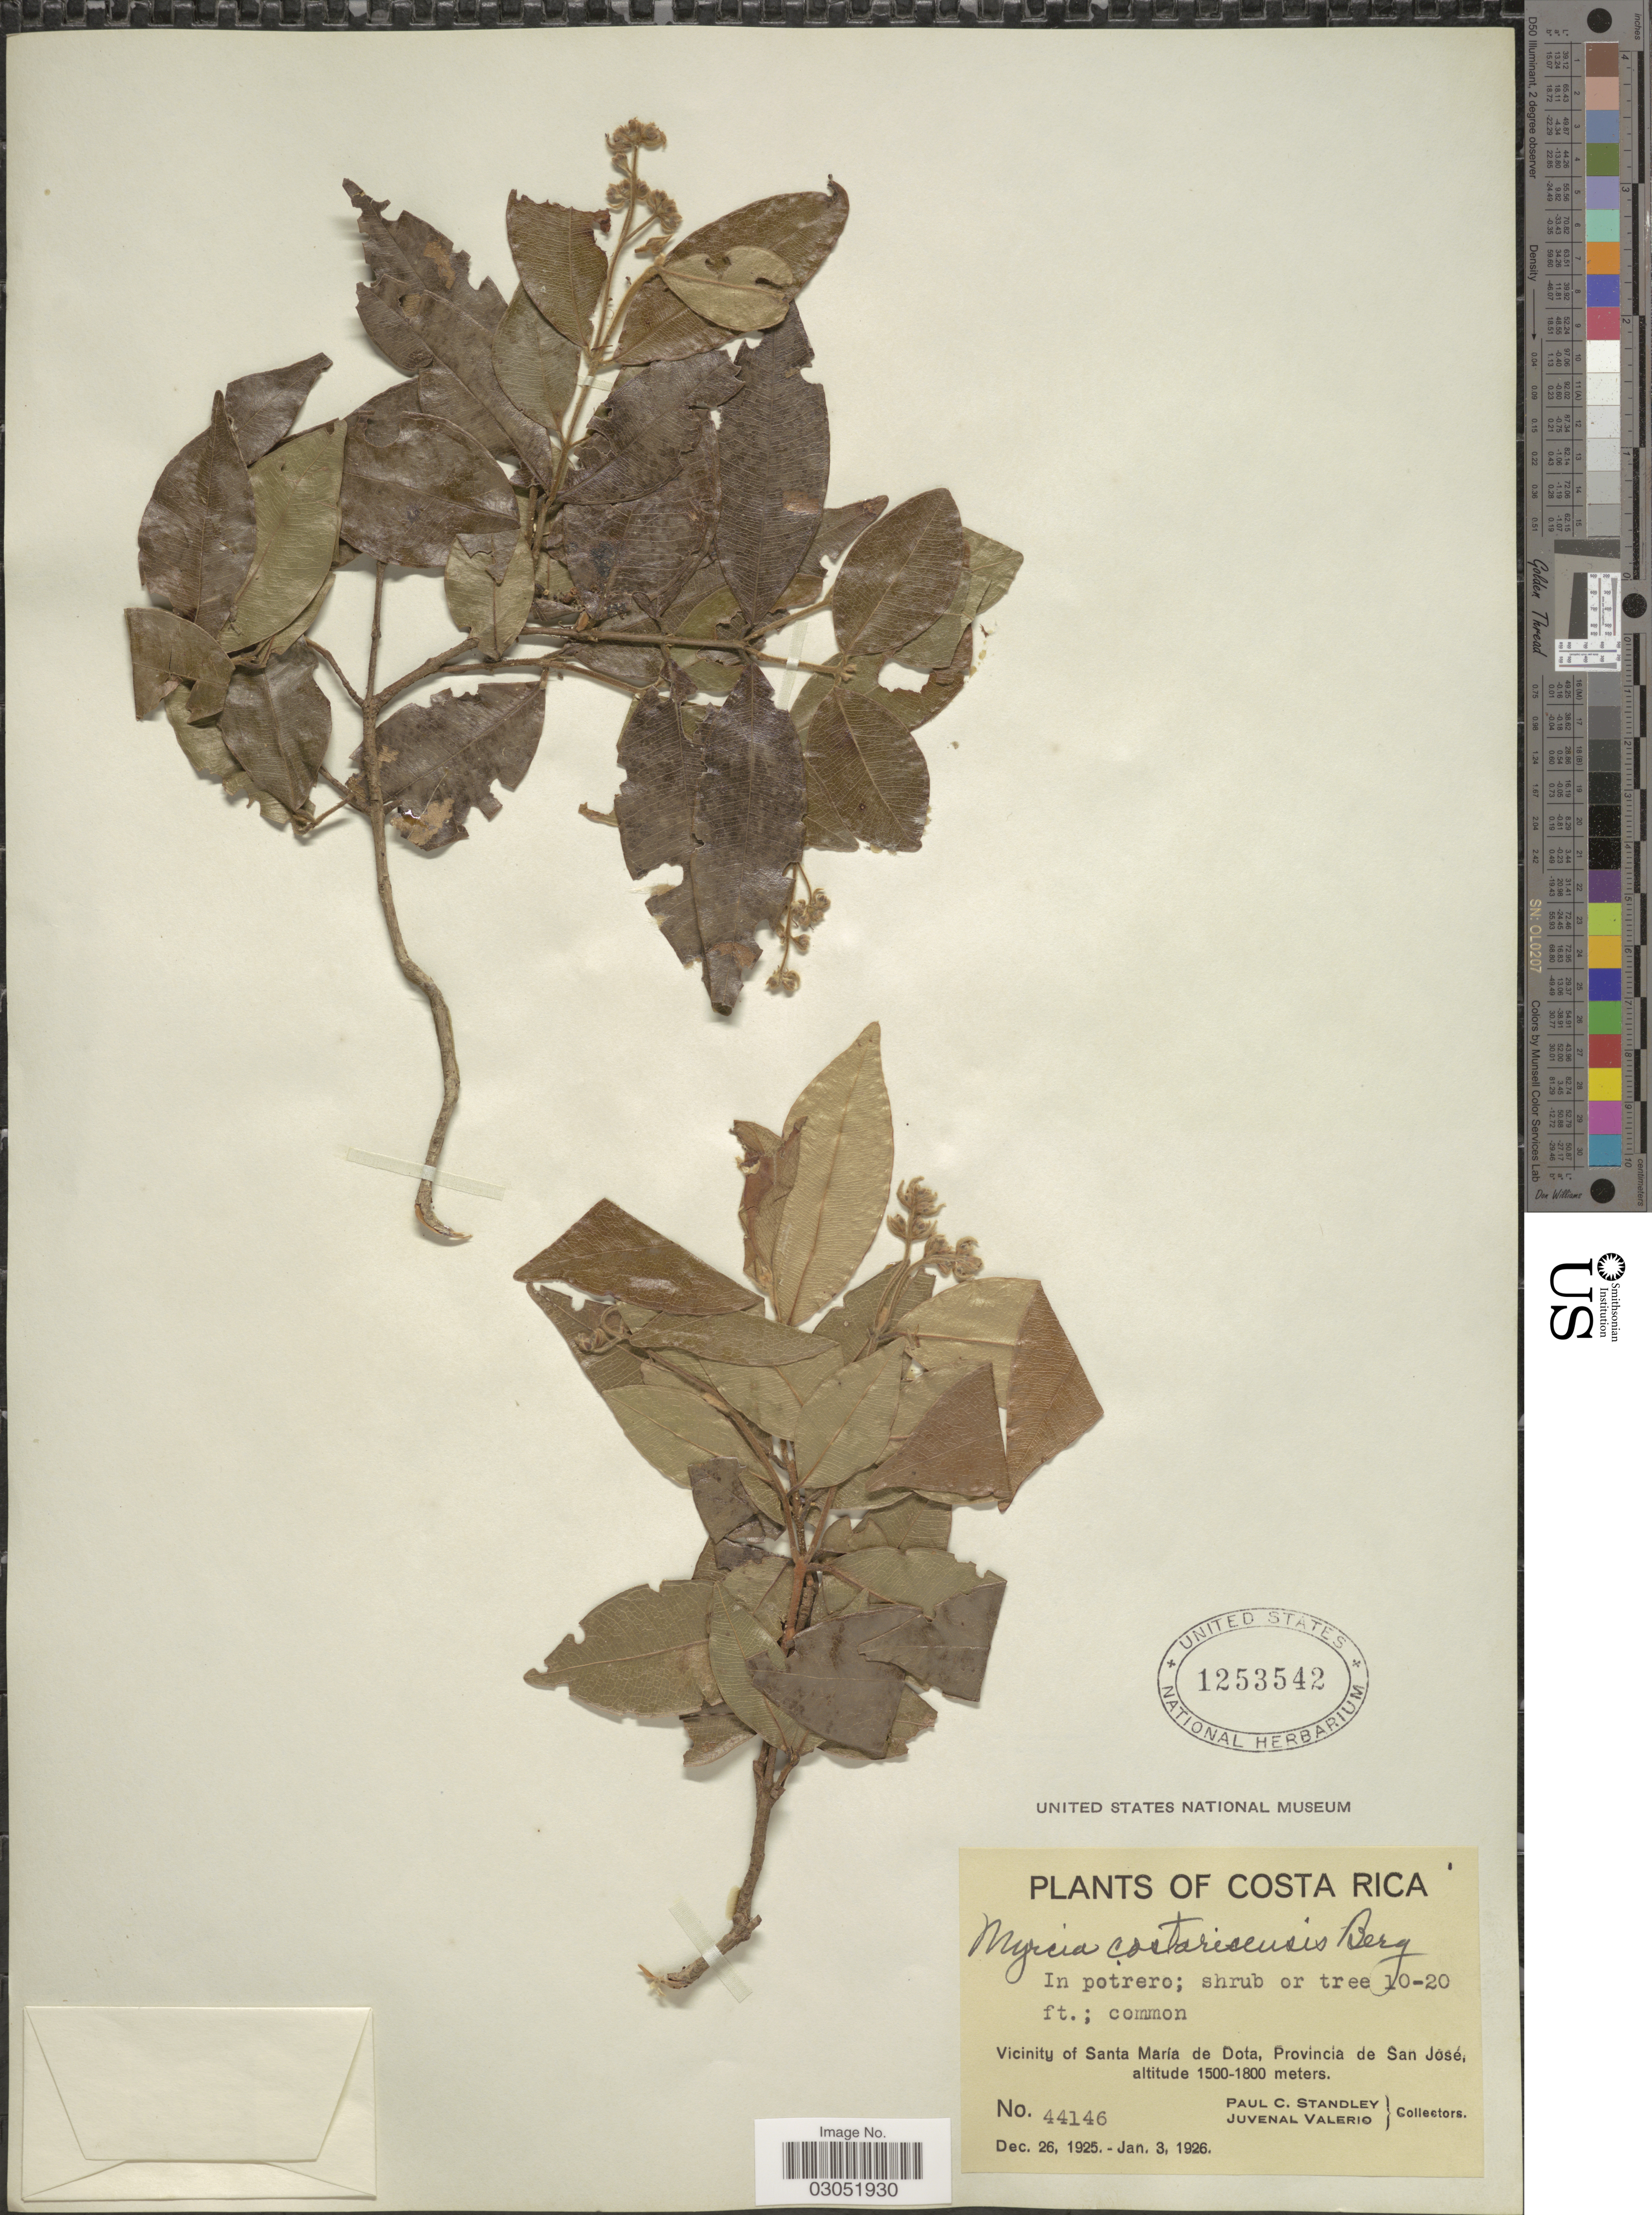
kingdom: Plantae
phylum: Tracheophyta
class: Magnoliopsida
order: Myrtales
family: Myrtaceae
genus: Myrcia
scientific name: Myrcia splendens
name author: (Sw.) DC.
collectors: P. C. Standley & J. Valerio R.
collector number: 44146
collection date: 1925-12-26/1926-01-03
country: Costa Rica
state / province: San José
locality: Vicinity of Santa María de Dota.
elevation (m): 1500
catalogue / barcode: US 1253542